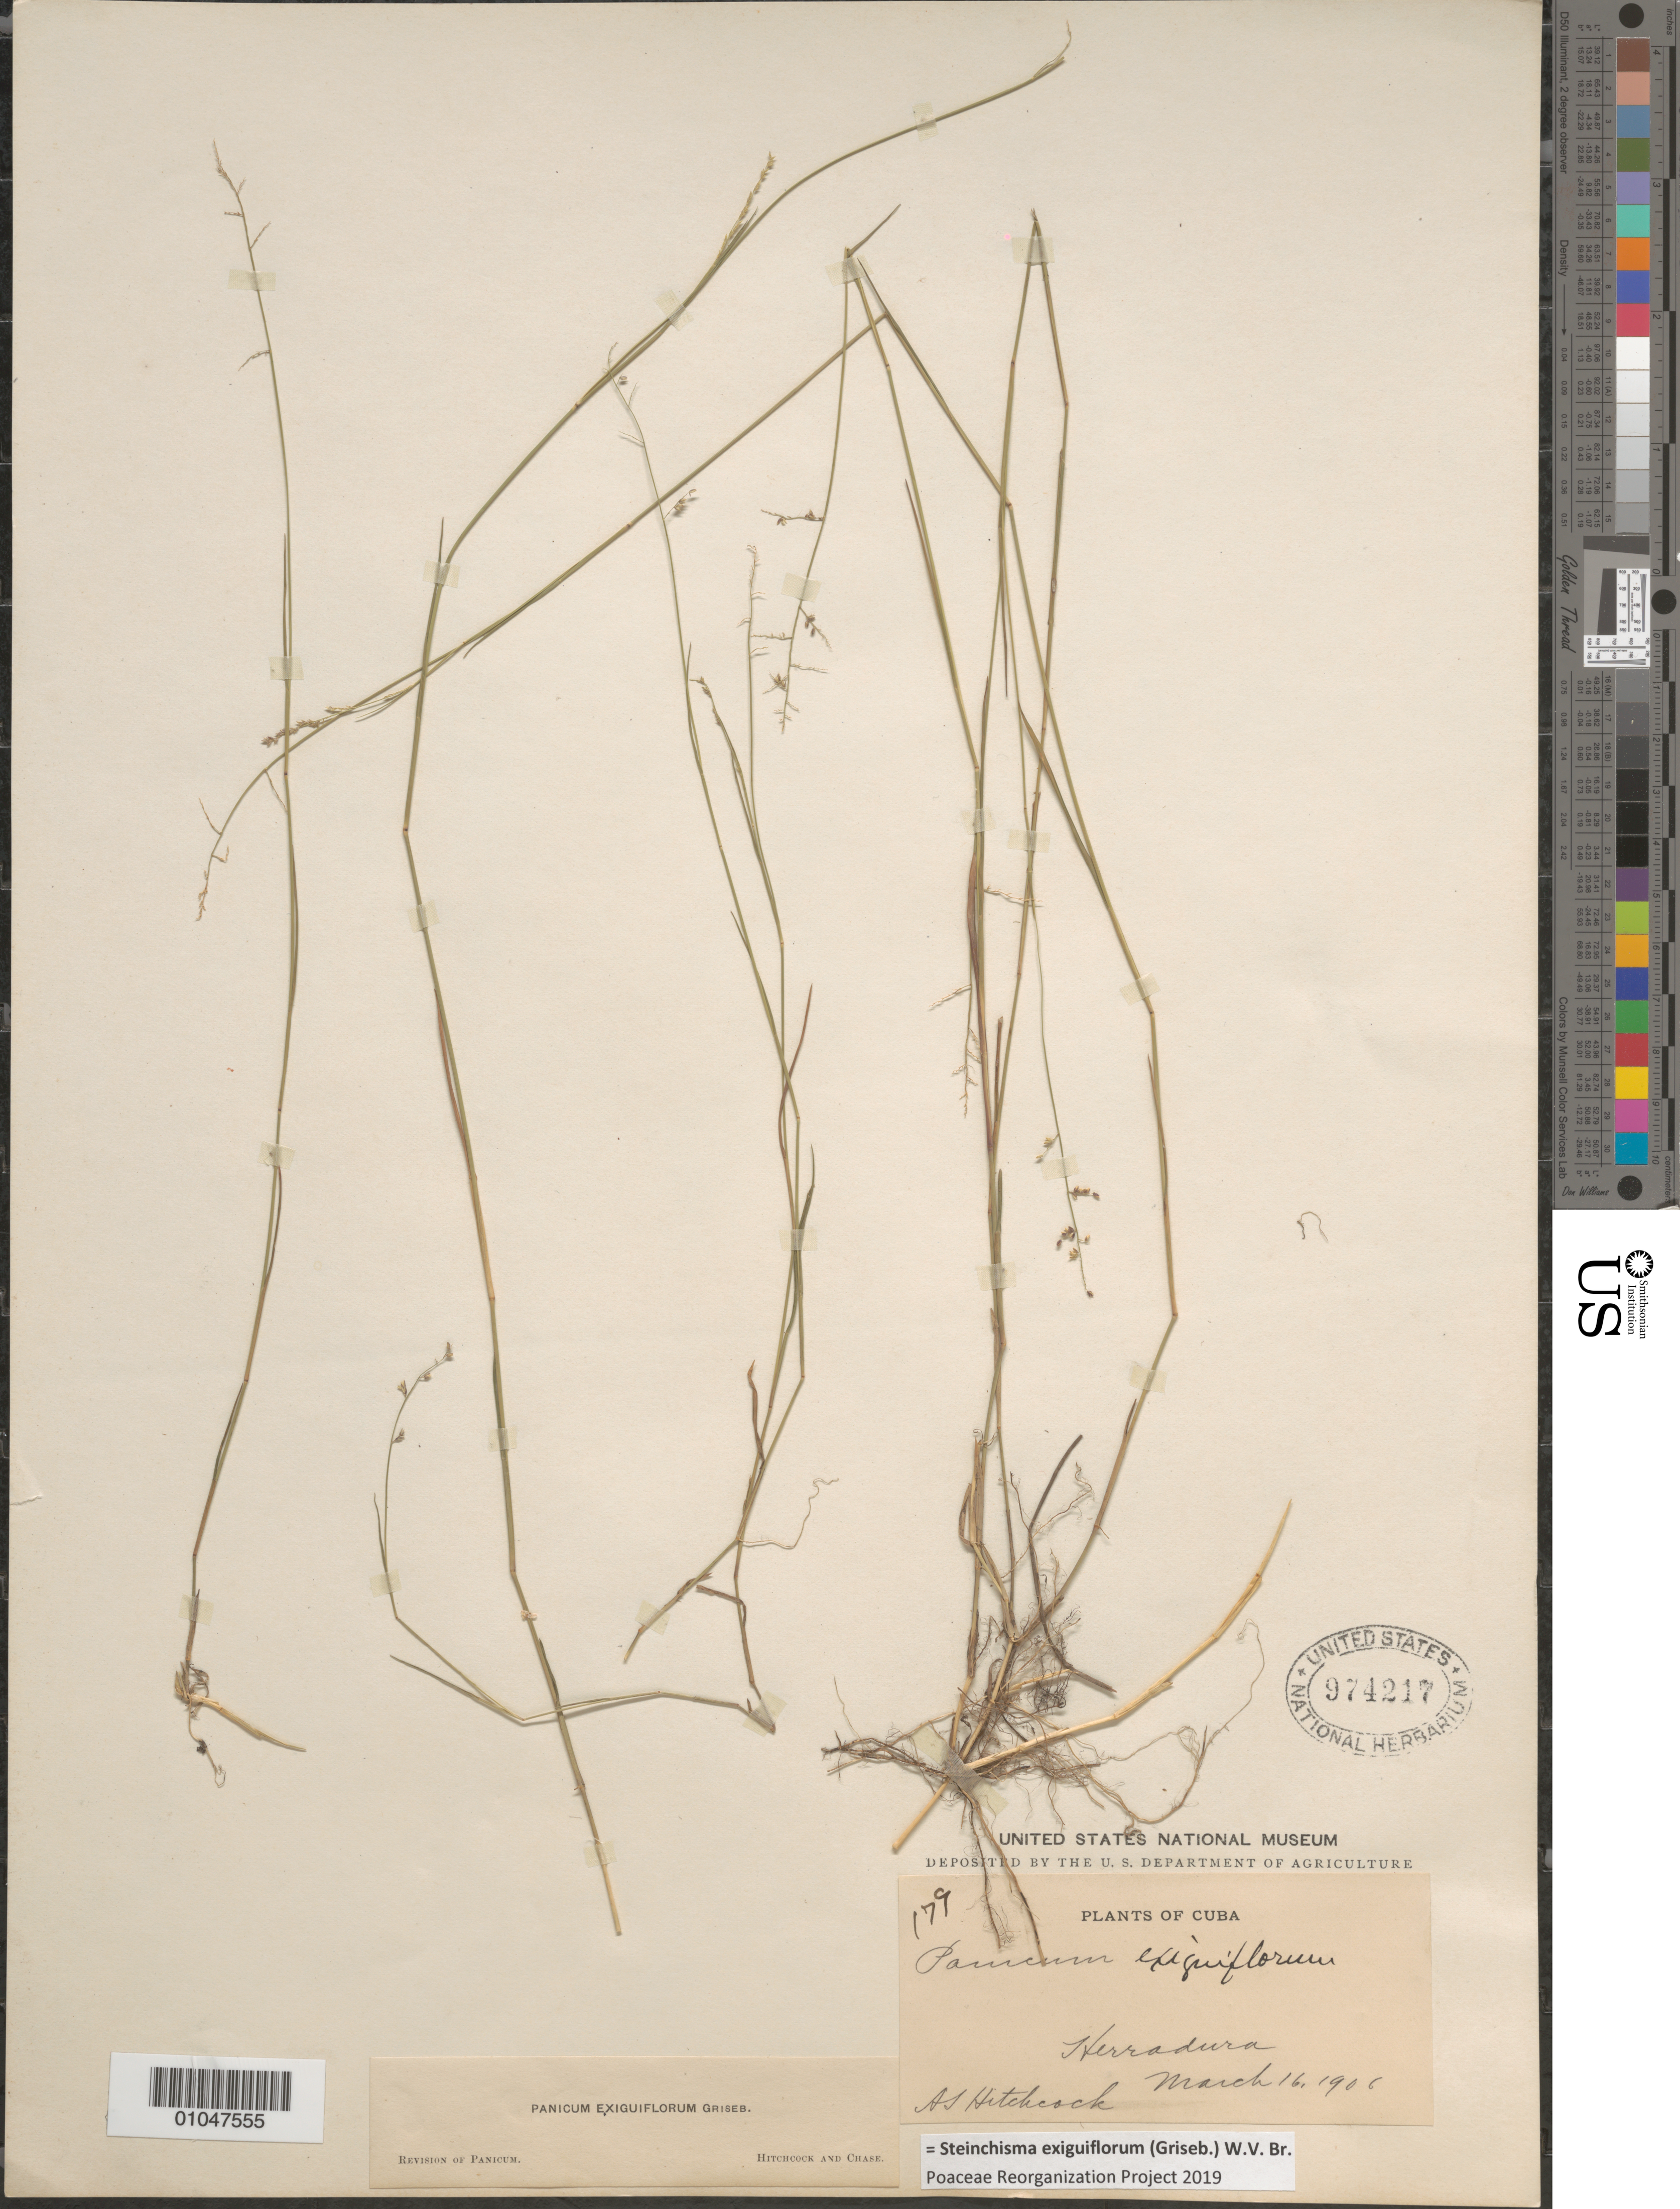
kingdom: Plantae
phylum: Tracheophyta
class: Liliopsida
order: Poales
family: Poaceae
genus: Panicum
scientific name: Panicum exiguiflorum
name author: Griseb.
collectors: A. S. Hitchcock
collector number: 179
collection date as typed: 16 Mar 1906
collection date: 1906-03-16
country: Cuba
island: Cuba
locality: Herradura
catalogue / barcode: US 974217